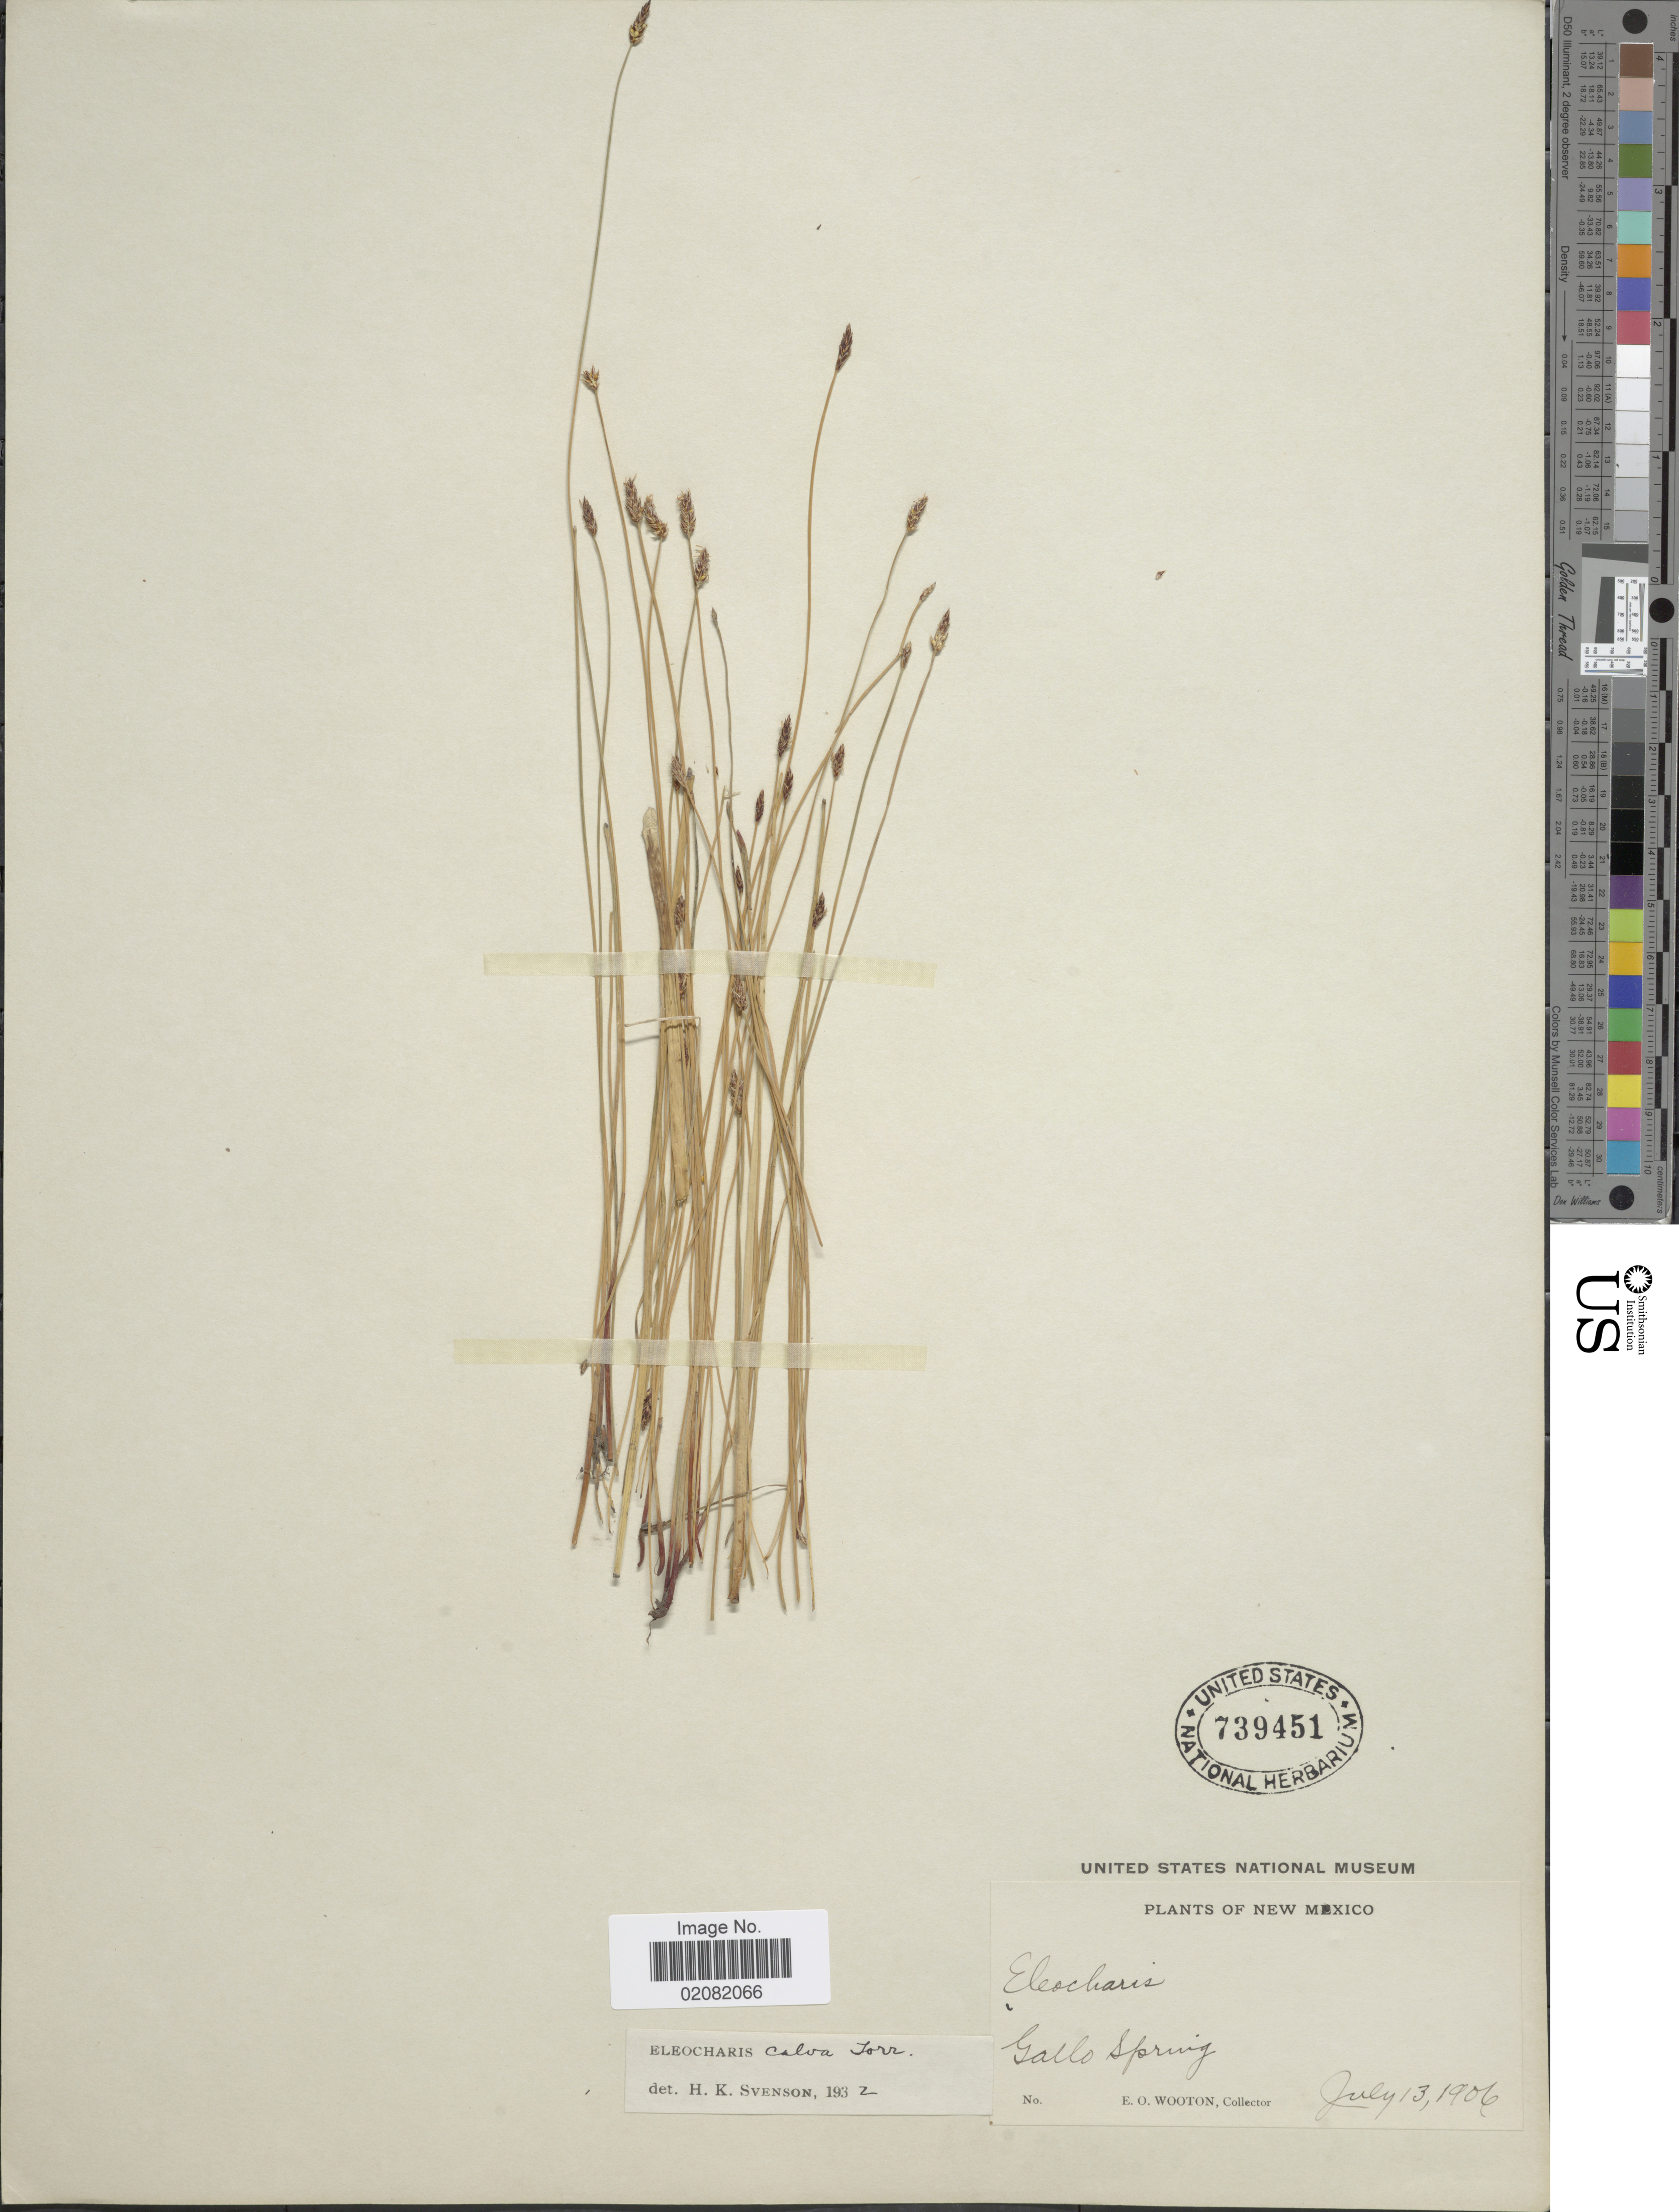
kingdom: Plantae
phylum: Tracheophyta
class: Liliopsida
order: Poales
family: Cyperaceae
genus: Eleocharis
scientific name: Eleocharis erythropoda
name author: Steud.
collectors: E. O. Wooton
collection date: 1906-07-13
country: United States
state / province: New Mexico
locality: Gallo Spring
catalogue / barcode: US 739451